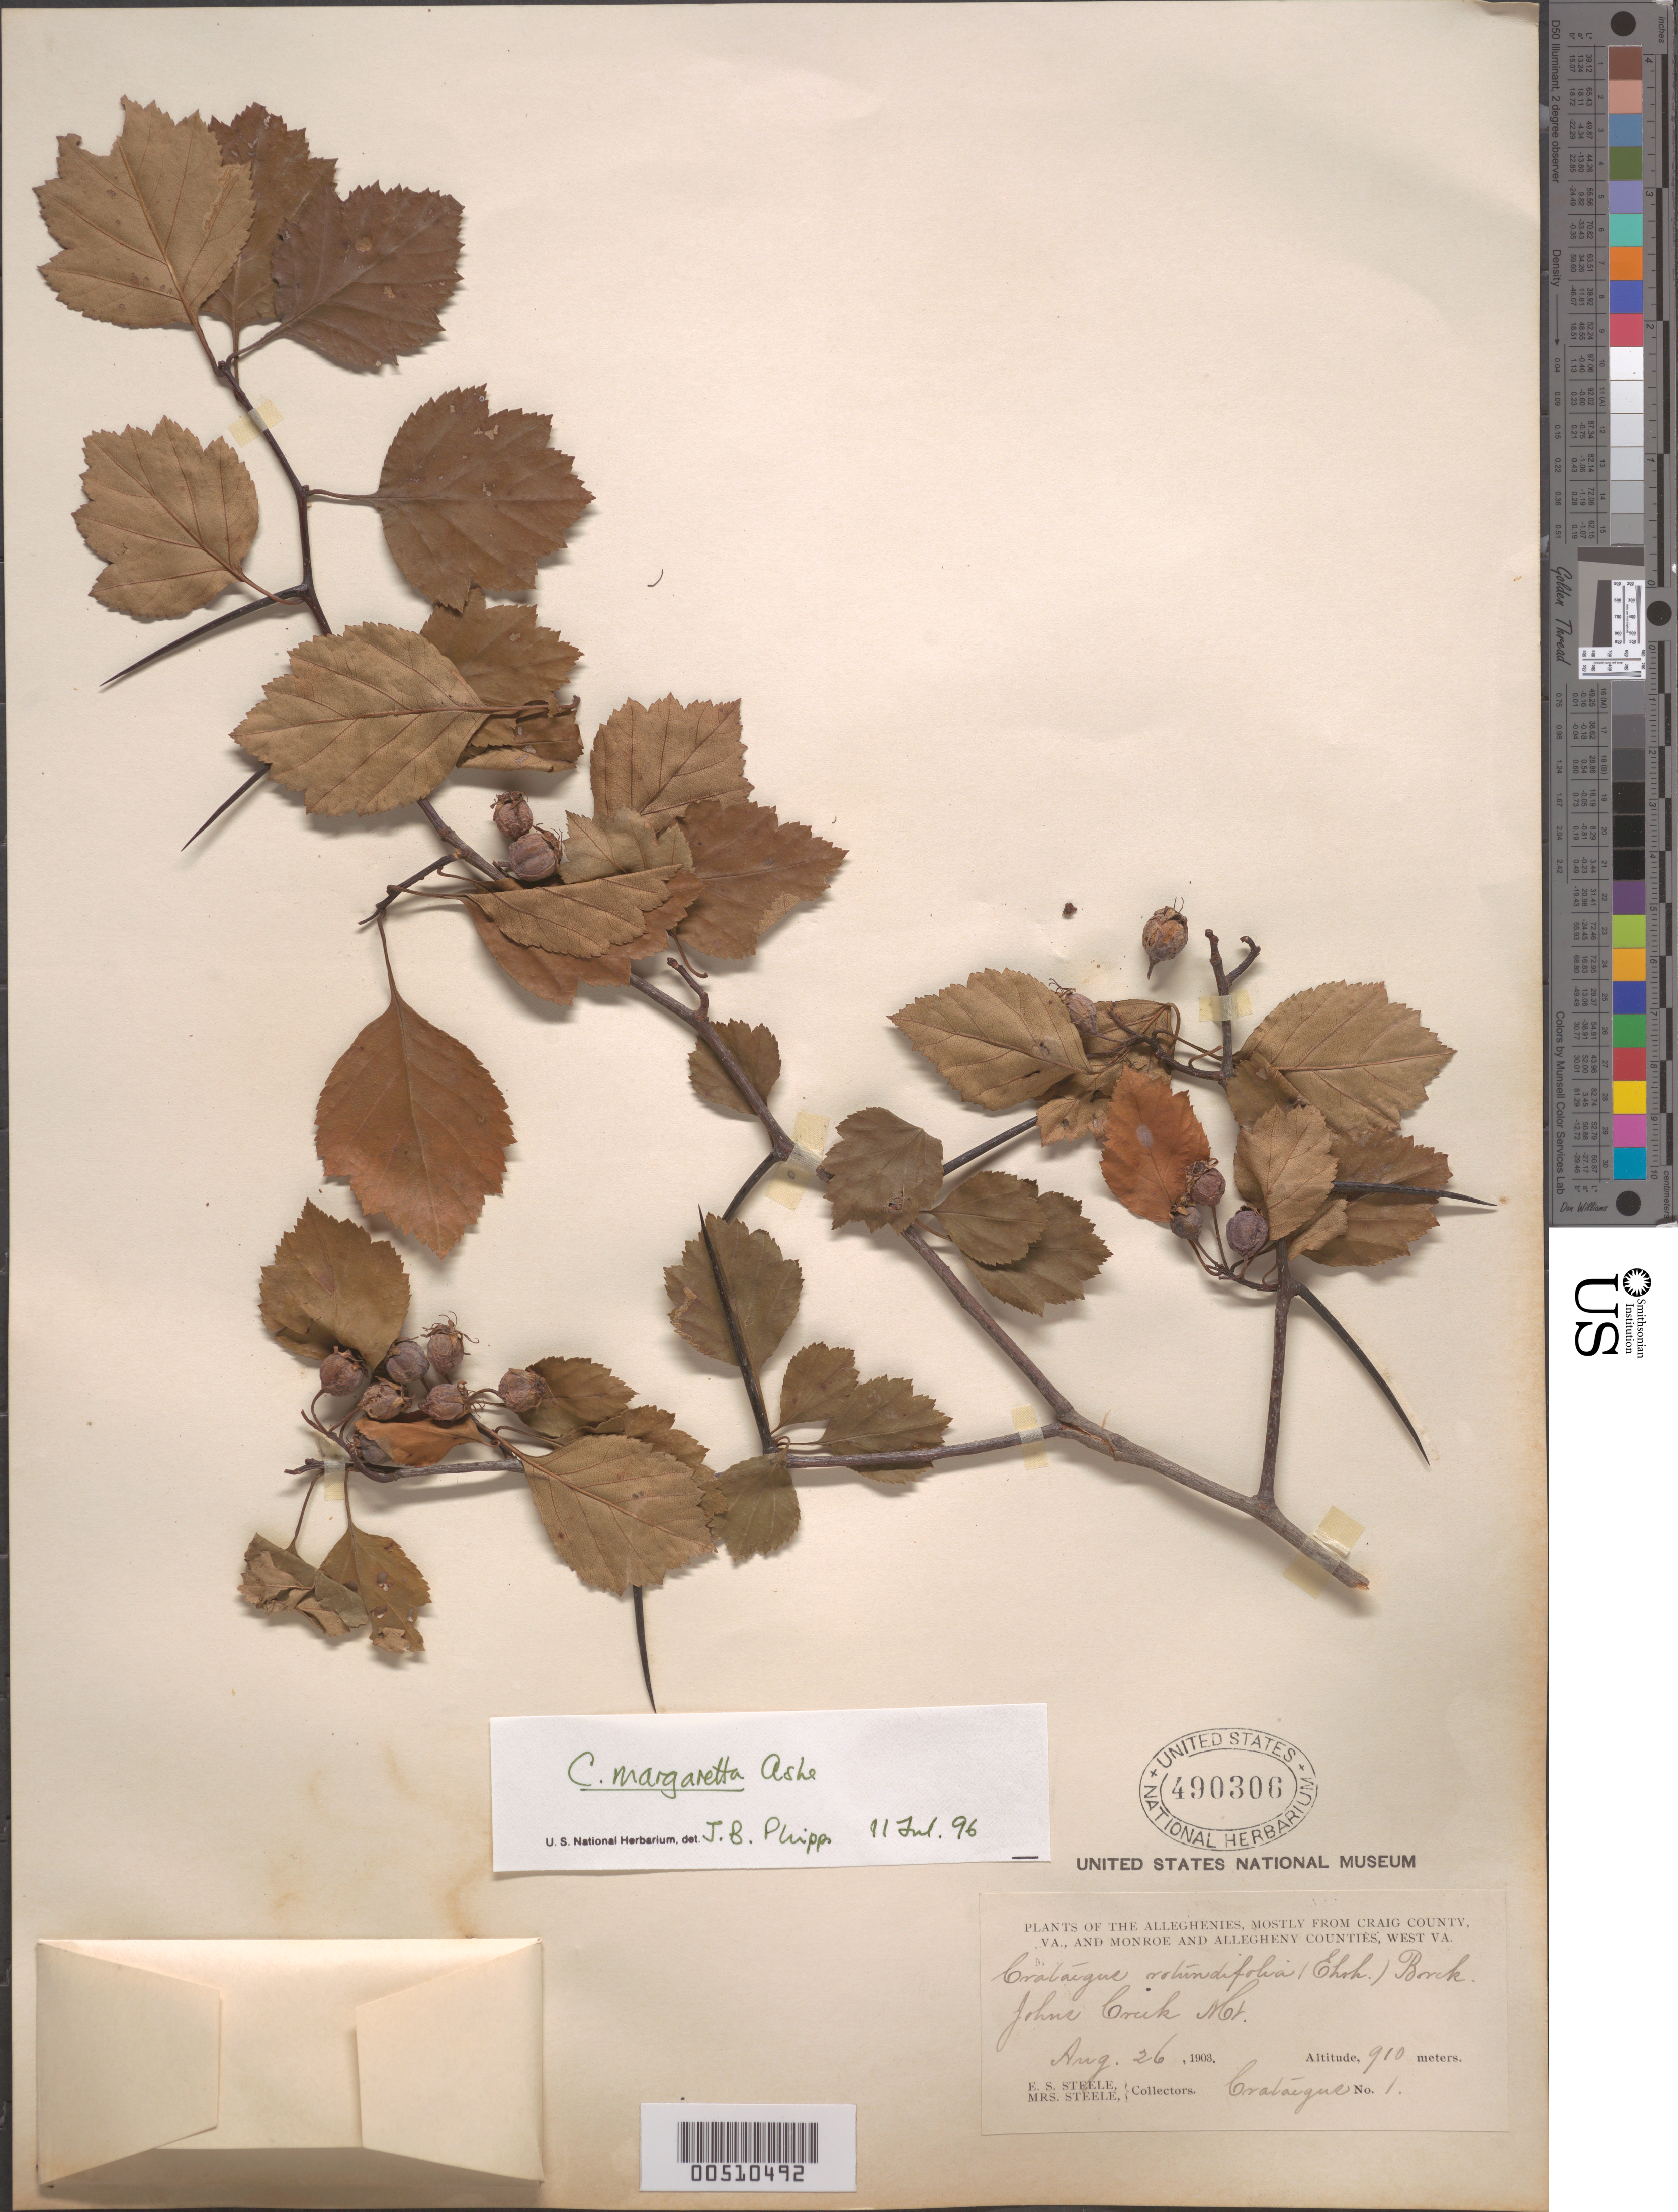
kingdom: Plantae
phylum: Tracheophyta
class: Magnoliopsida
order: Rosales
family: Rosaceae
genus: Crataegus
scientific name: Crataegus margarettae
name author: Ashe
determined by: Phipps, James B., (UWO), University of Western Ontario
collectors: E. Steele & Mrs. E. S. Steele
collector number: Crataegus 1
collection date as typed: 26 Aug 1903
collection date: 1903-08-26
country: United States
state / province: Virginia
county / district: Craig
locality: Johns Creek Mtn.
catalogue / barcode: US 490306